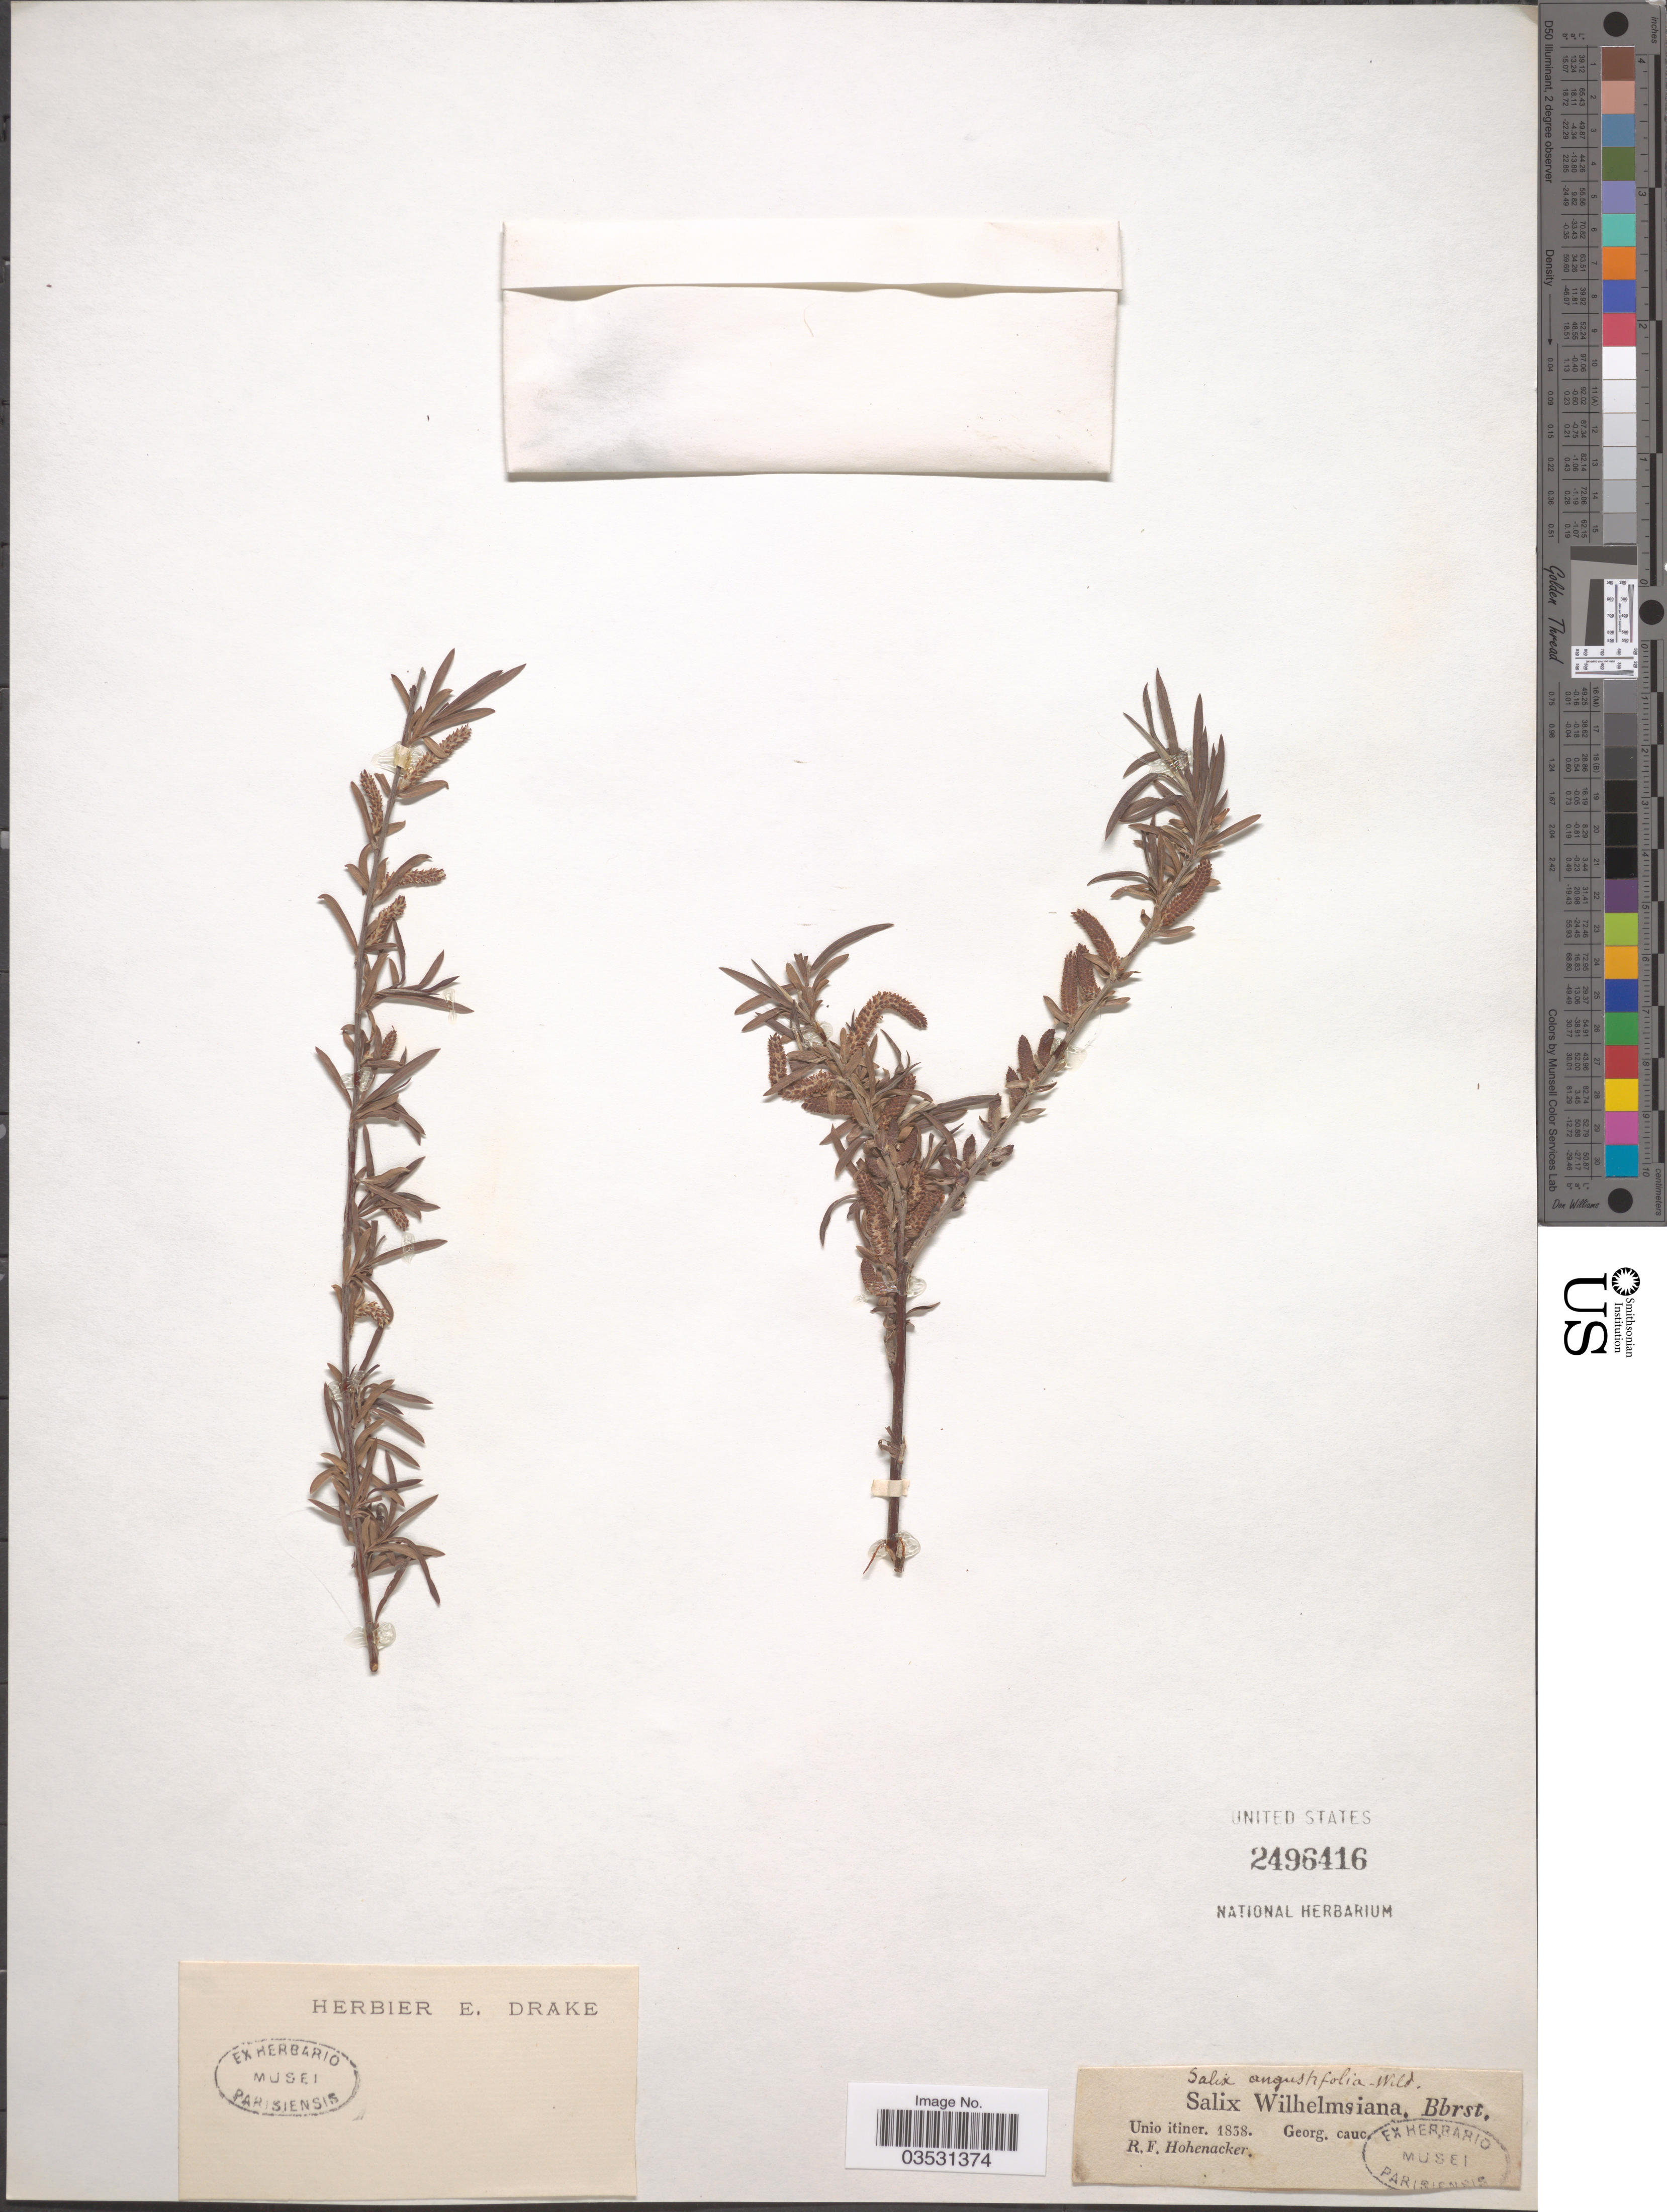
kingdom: Plantae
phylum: Tracheophyta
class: Magnoliopsida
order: Malpighiales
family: Salicaceae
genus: Salix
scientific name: Salix wilhelmsiana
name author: M. Bieb.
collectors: R. F. Hohenacker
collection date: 1838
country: Georgia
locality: Unio itiner. Georg. [unsure placement] cauc. [unsure placement]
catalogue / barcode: US 2496416